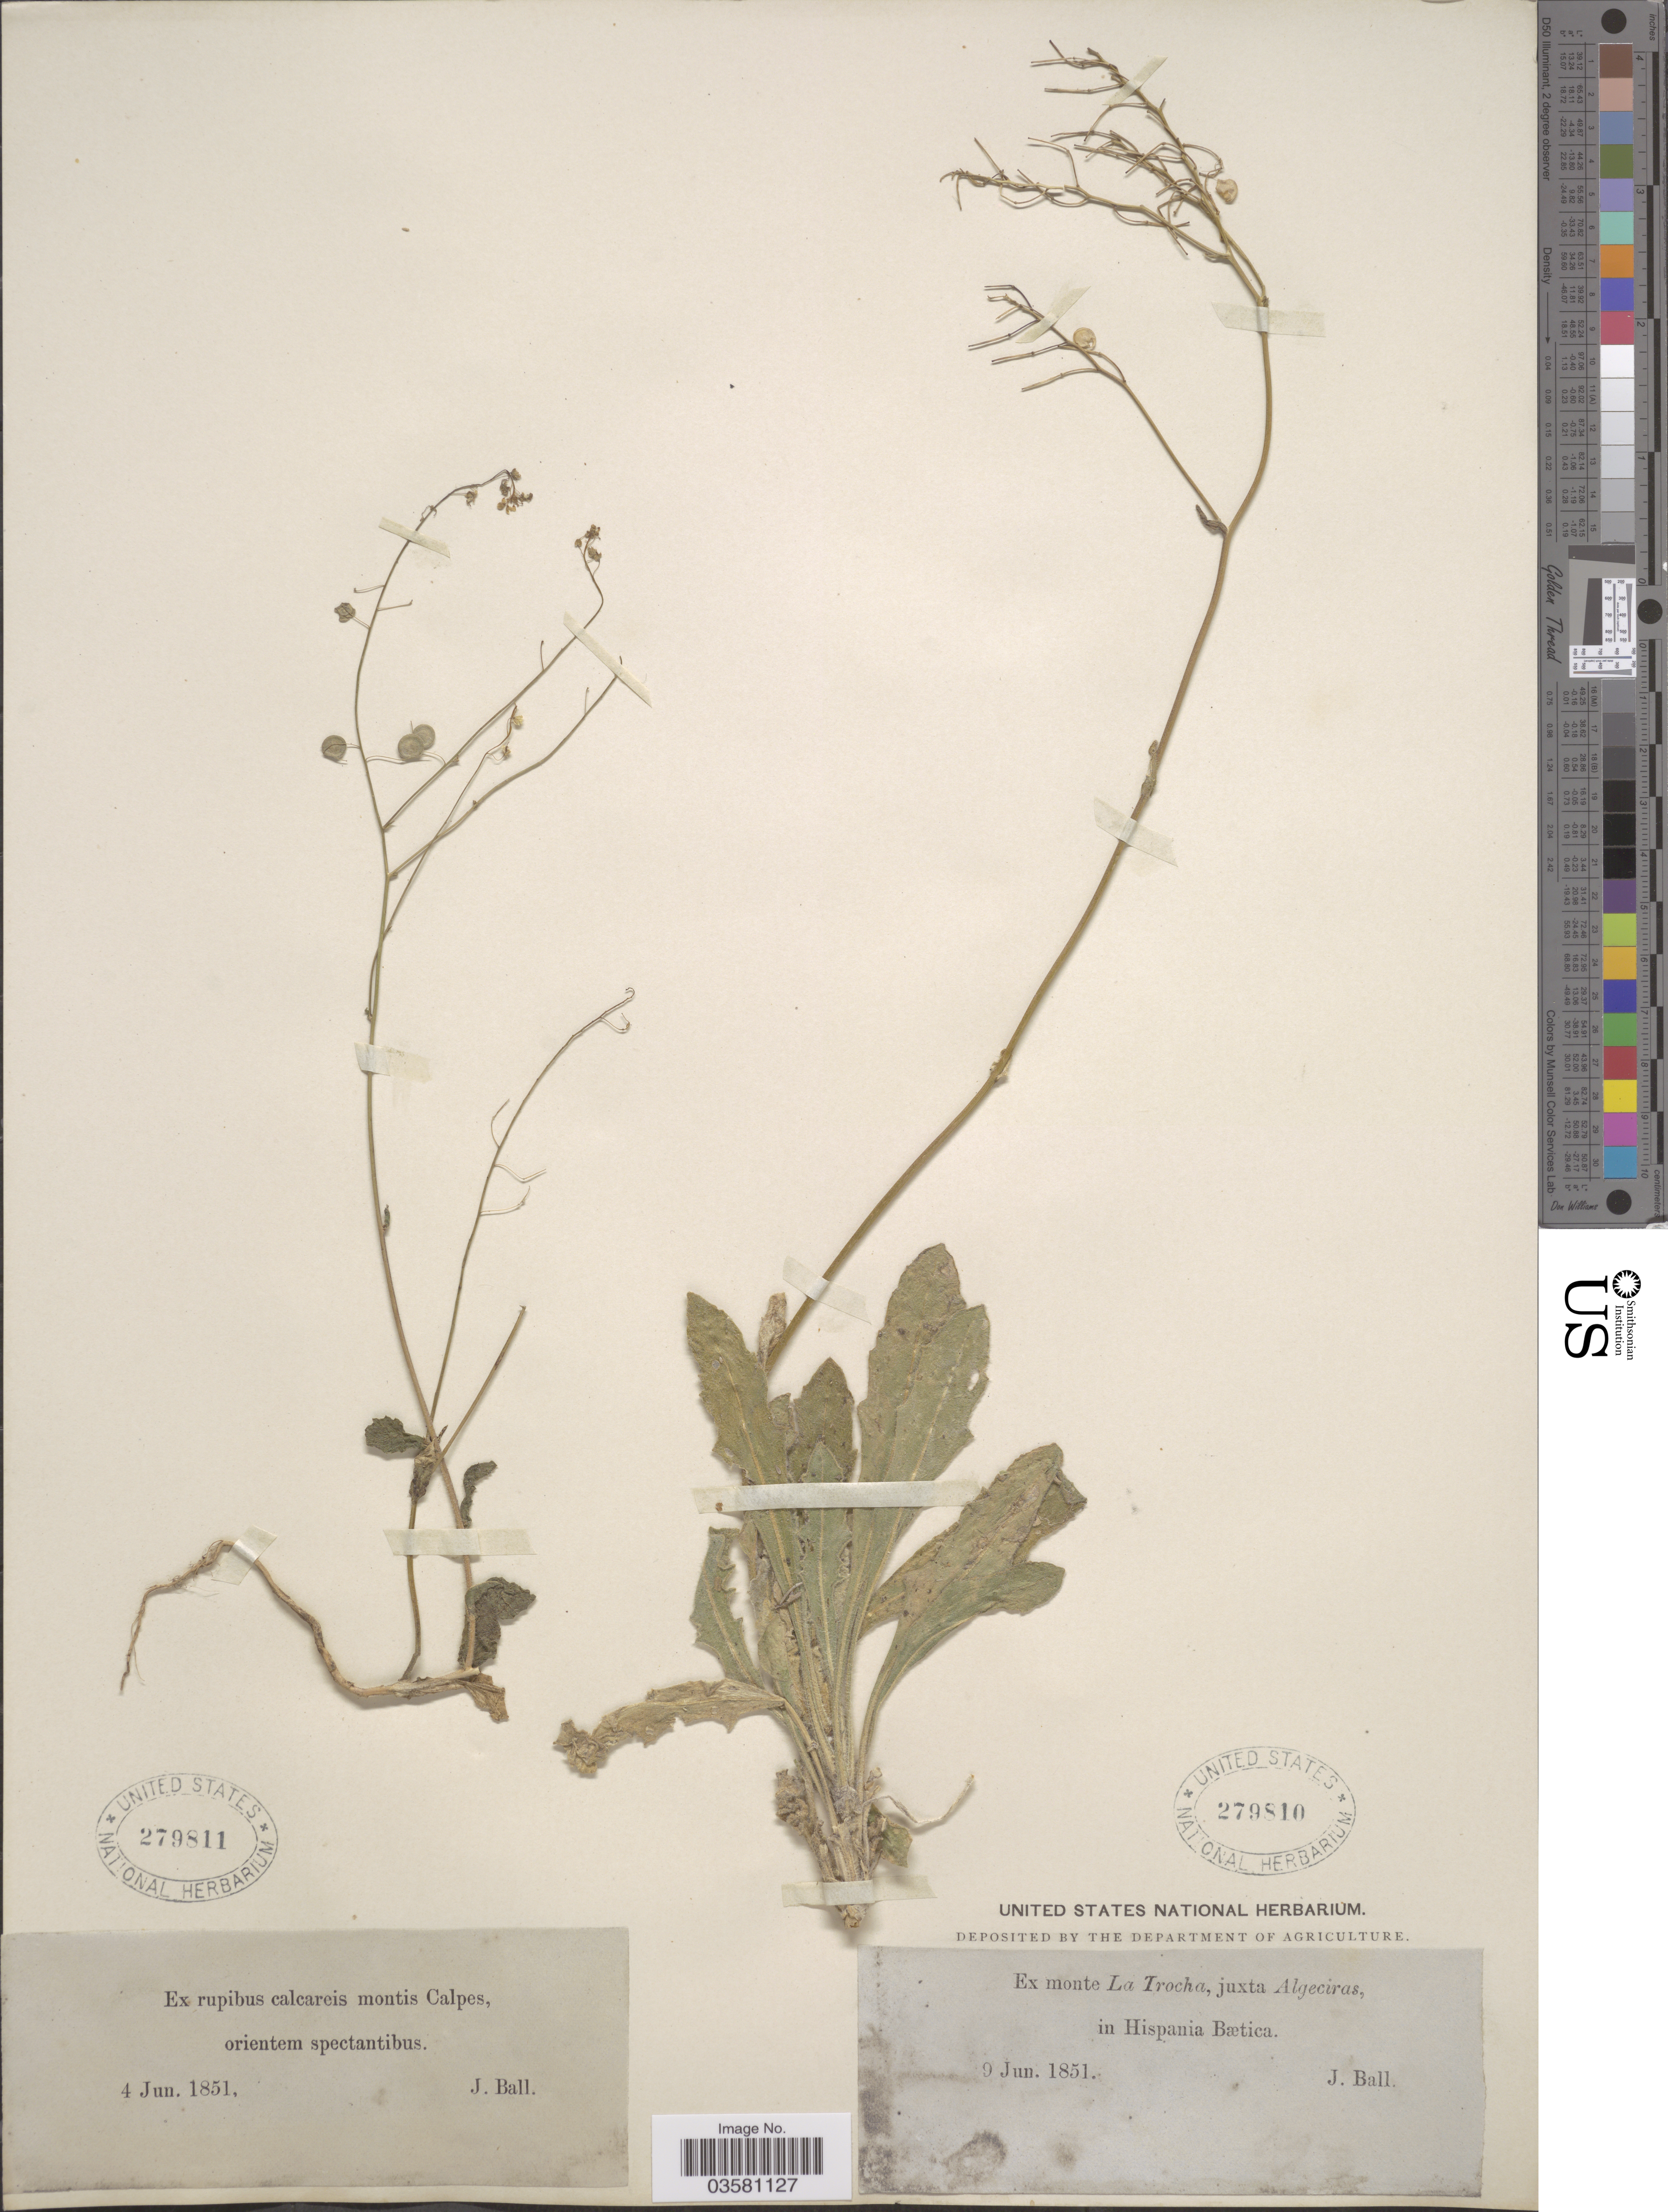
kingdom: Plantae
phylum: Tracheophyta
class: Magnoliopsida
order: Brassicales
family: Brassicaceae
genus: Biscutella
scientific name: Biscutella sp.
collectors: J. Ball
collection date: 1851-06-09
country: Spain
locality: Ex monte La Trocha, juxta Algeciras, in Hispania Bætica.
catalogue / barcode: US 279810-2